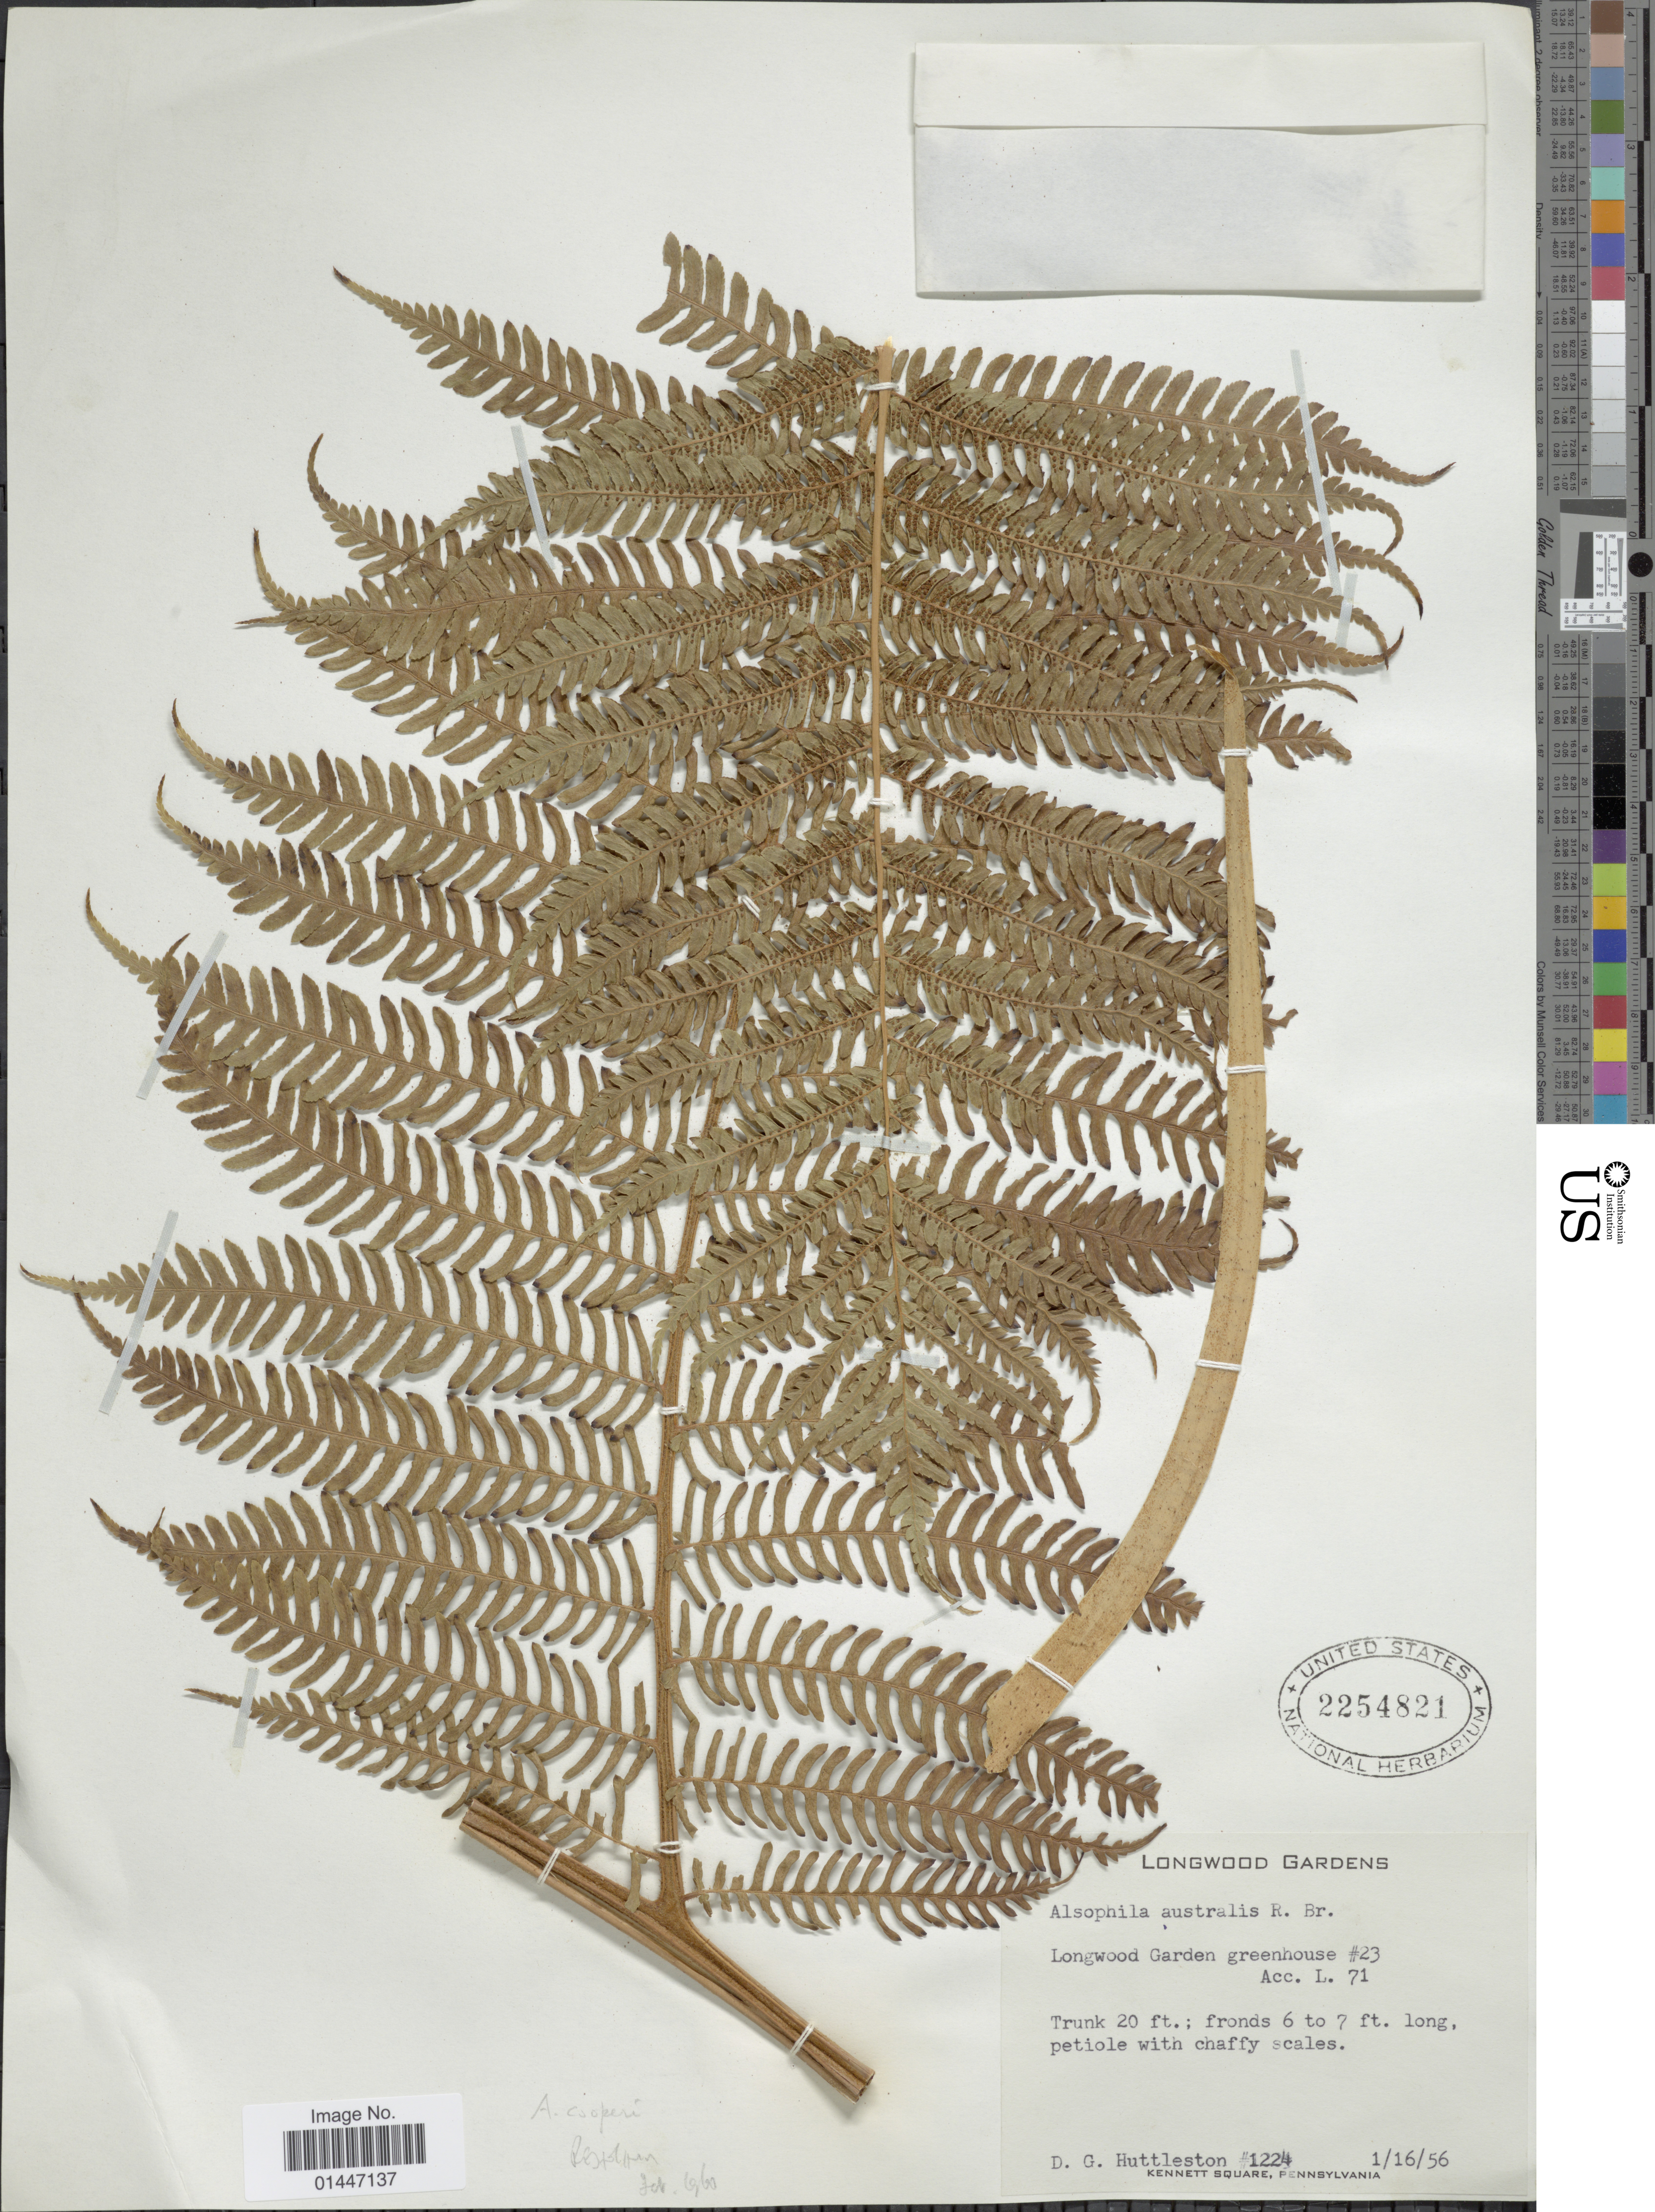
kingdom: Plantae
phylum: Tracheophyta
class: Polypodiopsida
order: Cyatheales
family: Cyatheaceae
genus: Sphaeropteris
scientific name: Sphaeropteris cooperi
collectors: D. G. Huttleston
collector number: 1224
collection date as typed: Transcribed d/m/y: 16/1/56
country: United States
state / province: Pennsylvania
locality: Longwood Garden greenhous #23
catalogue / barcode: US 2254821